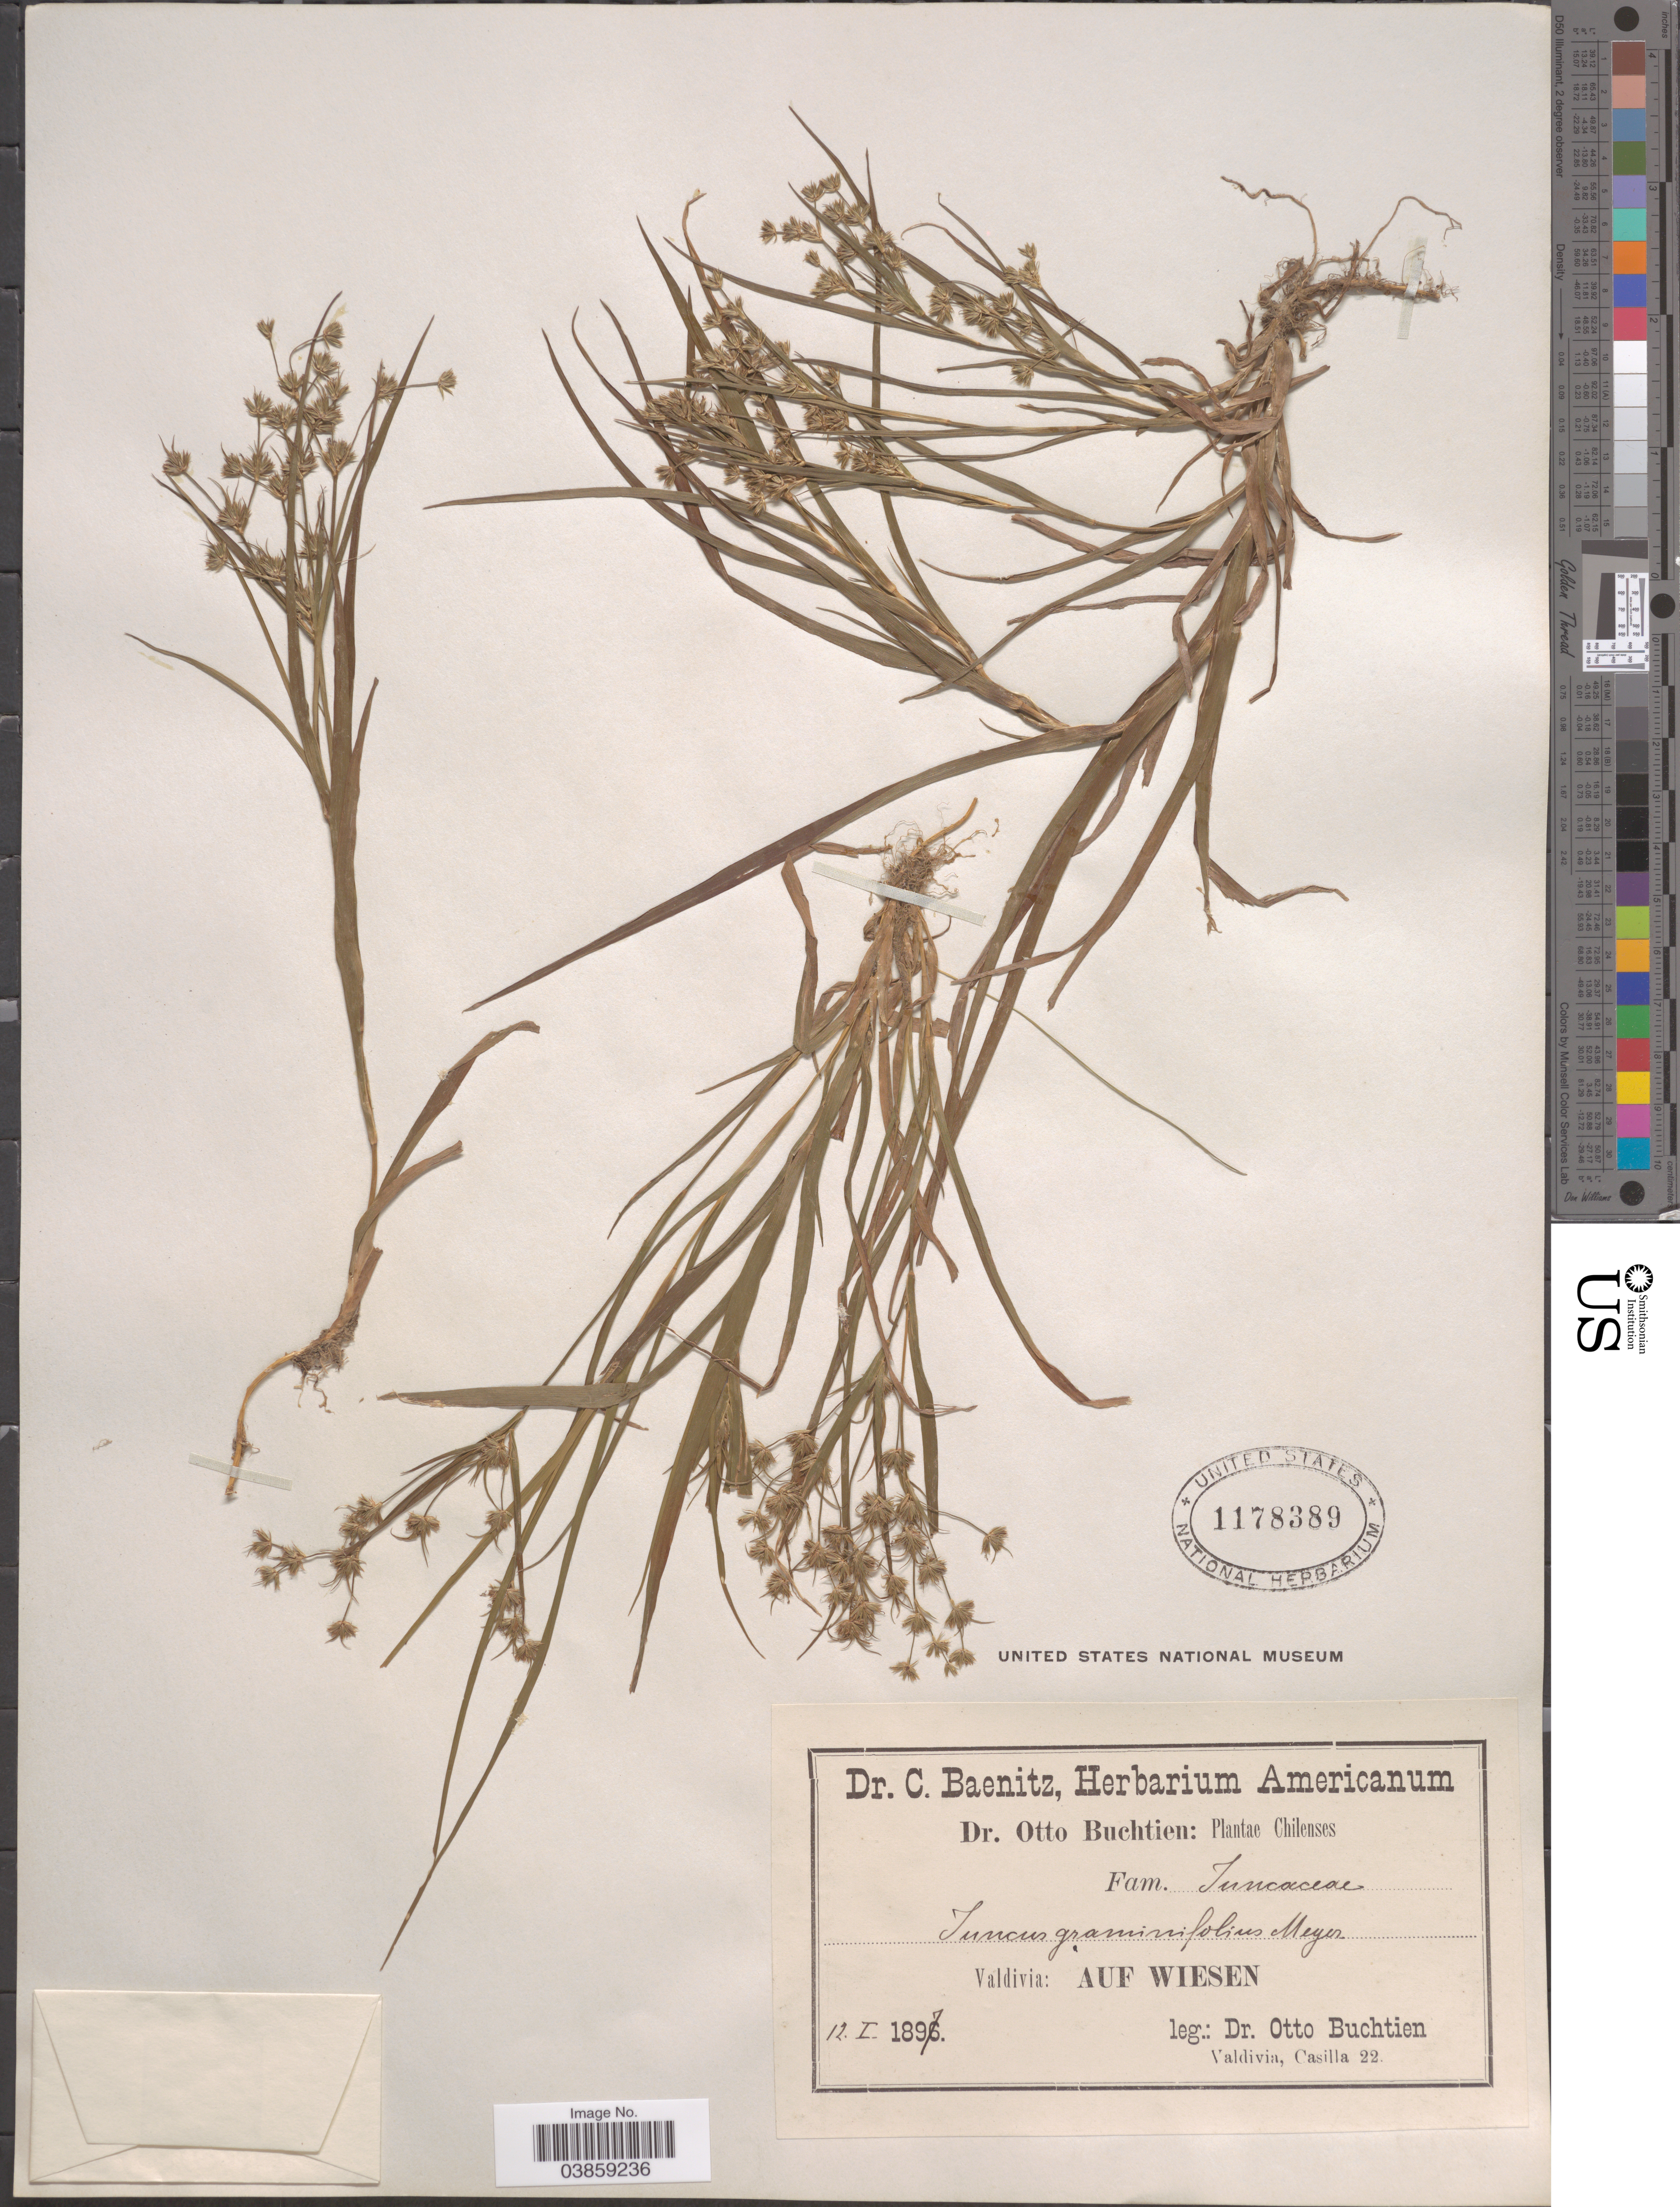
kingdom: Plantae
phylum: Tracheophyta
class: Liliopsida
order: Poales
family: Juncaceae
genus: Juncus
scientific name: Juncus cyperoides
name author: Laharpe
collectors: O. Buchtien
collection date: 1897-01-12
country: Chile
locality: Valdivia: Auf Wiesen.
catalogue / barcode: US 1178389